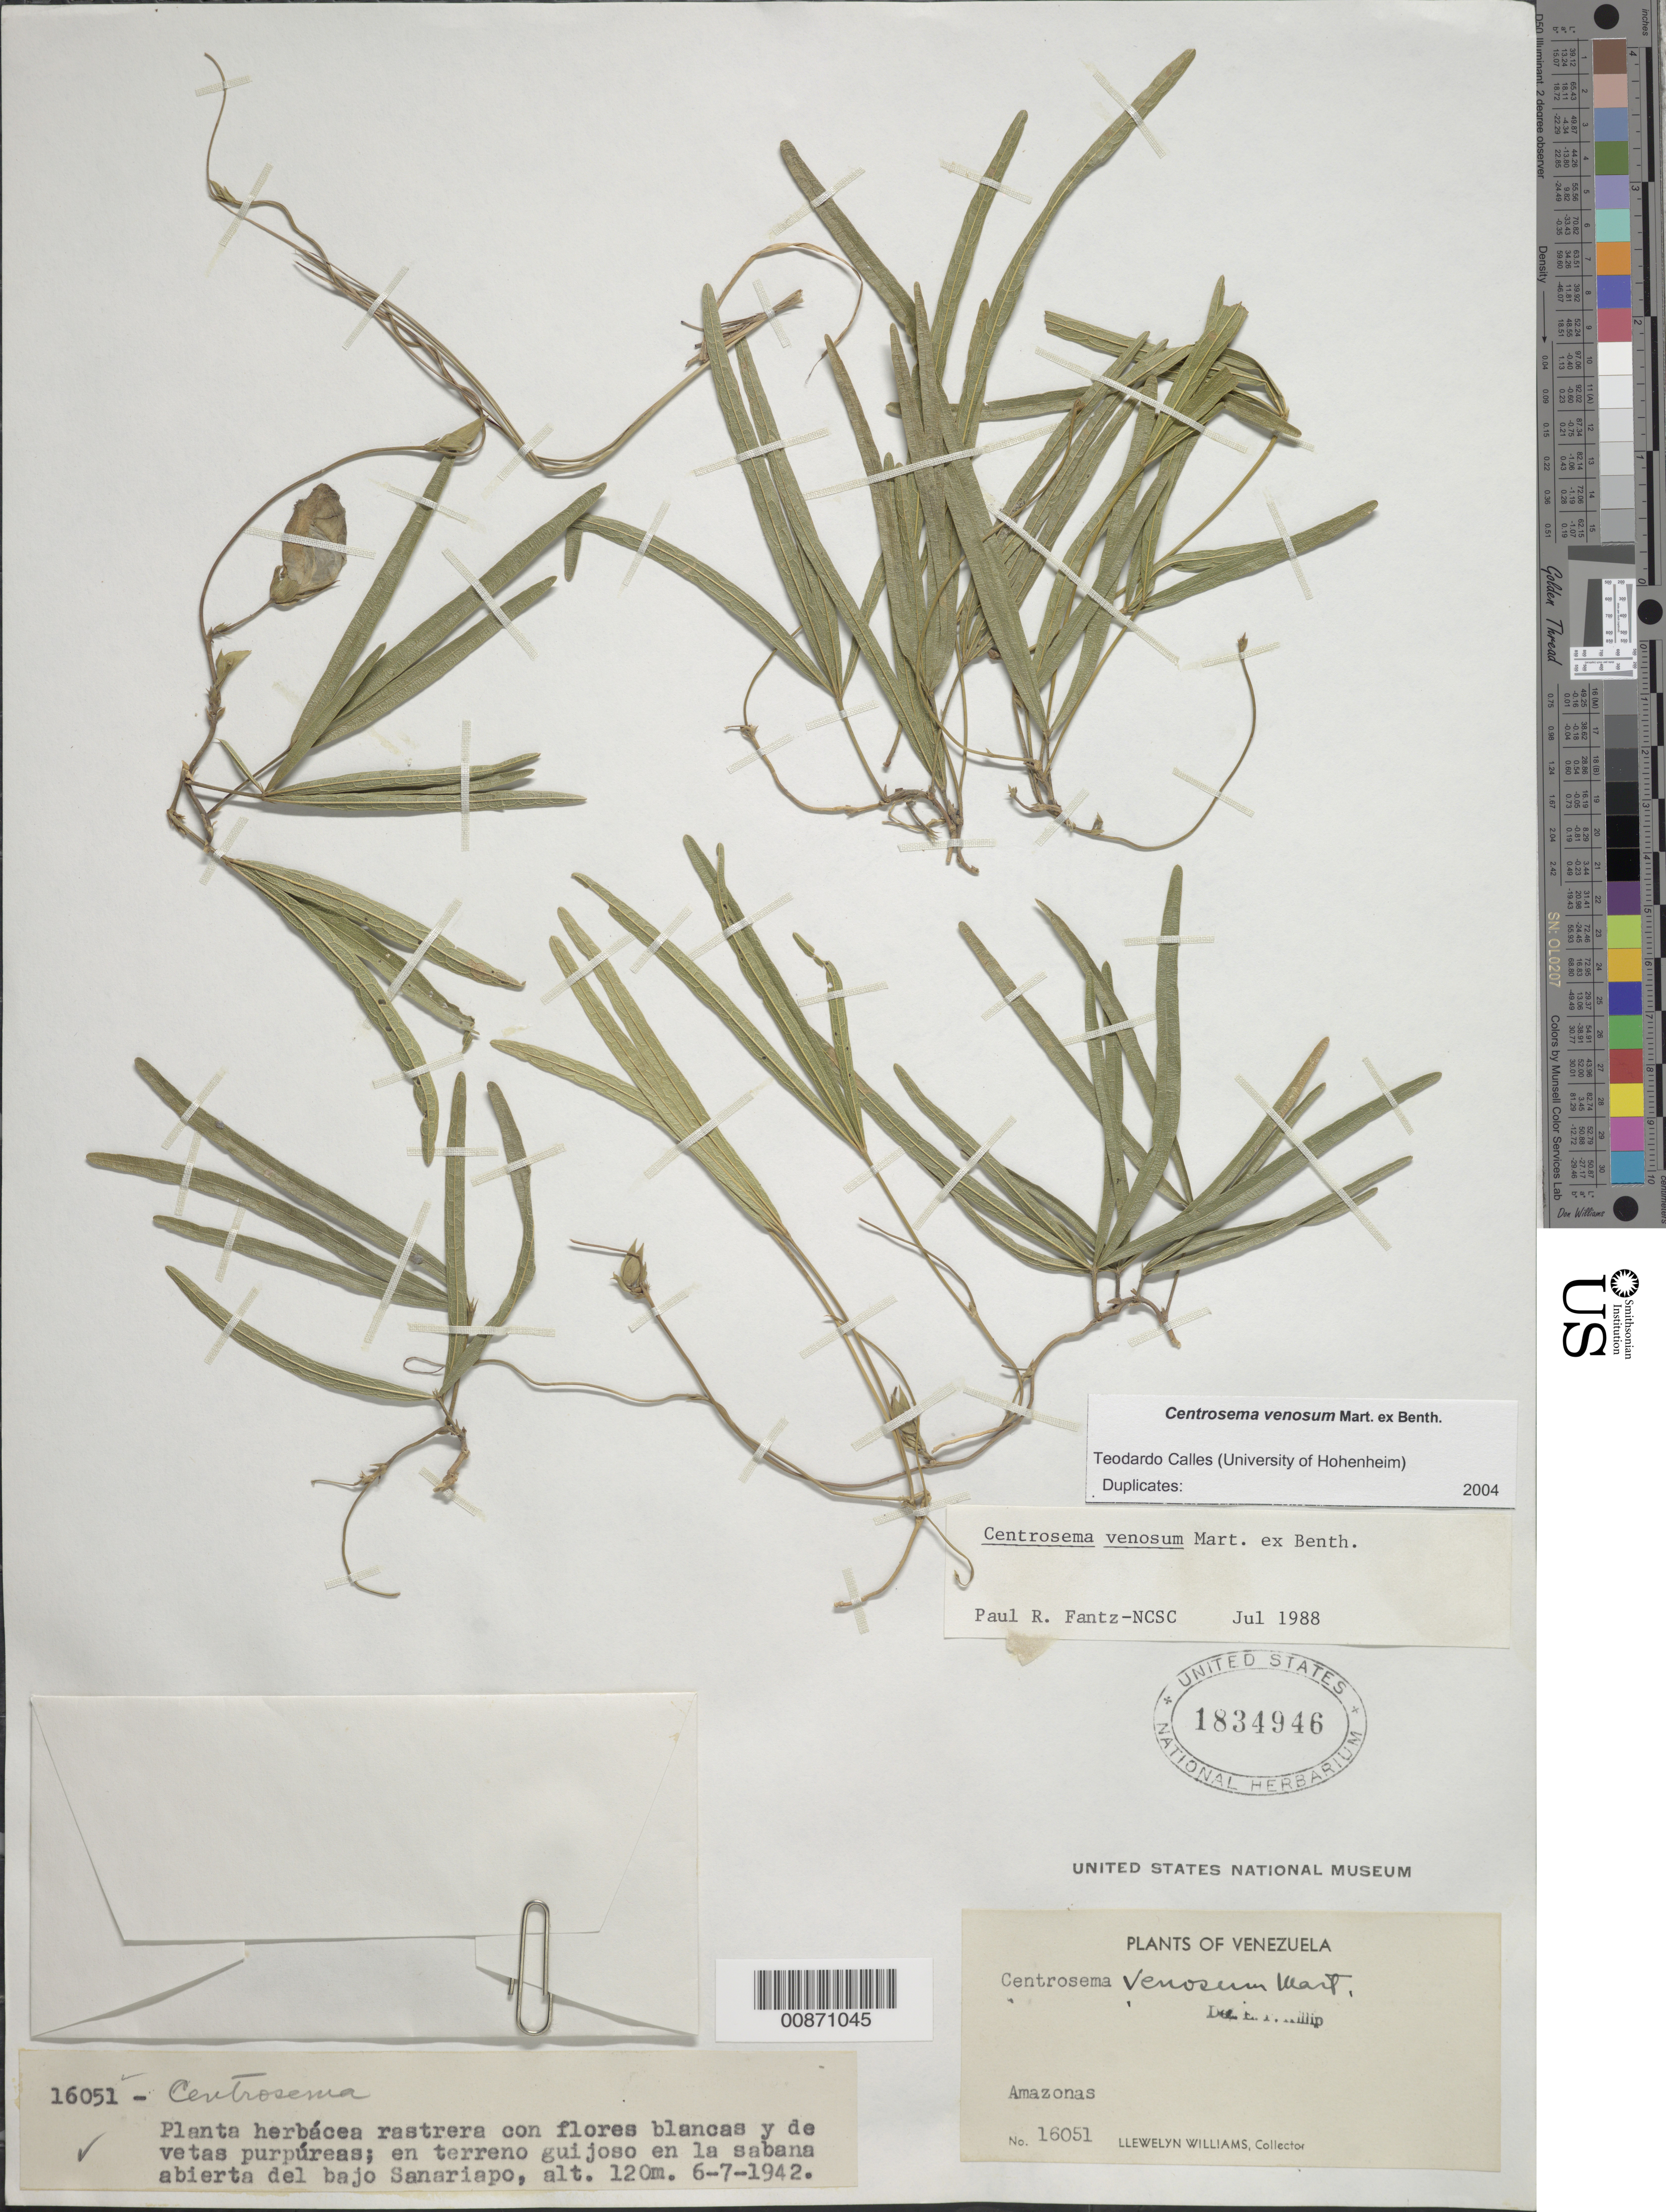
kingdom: Plantae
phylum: Tracheophyta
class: Magnoliopsida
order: Fabales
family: Fabaceae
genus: Centrosema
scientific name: Centrosema venosum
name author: Mart. ex Benth.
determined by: Calles, T.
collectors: Ll. Williams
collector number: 16051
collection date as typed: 6-Jul-42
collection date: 1942-07-06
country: Venezuela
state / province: Amazonas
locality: Bajo Sanariapo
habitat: Terreno guijoso en la sabana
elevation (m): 120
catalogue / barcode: US 1834946